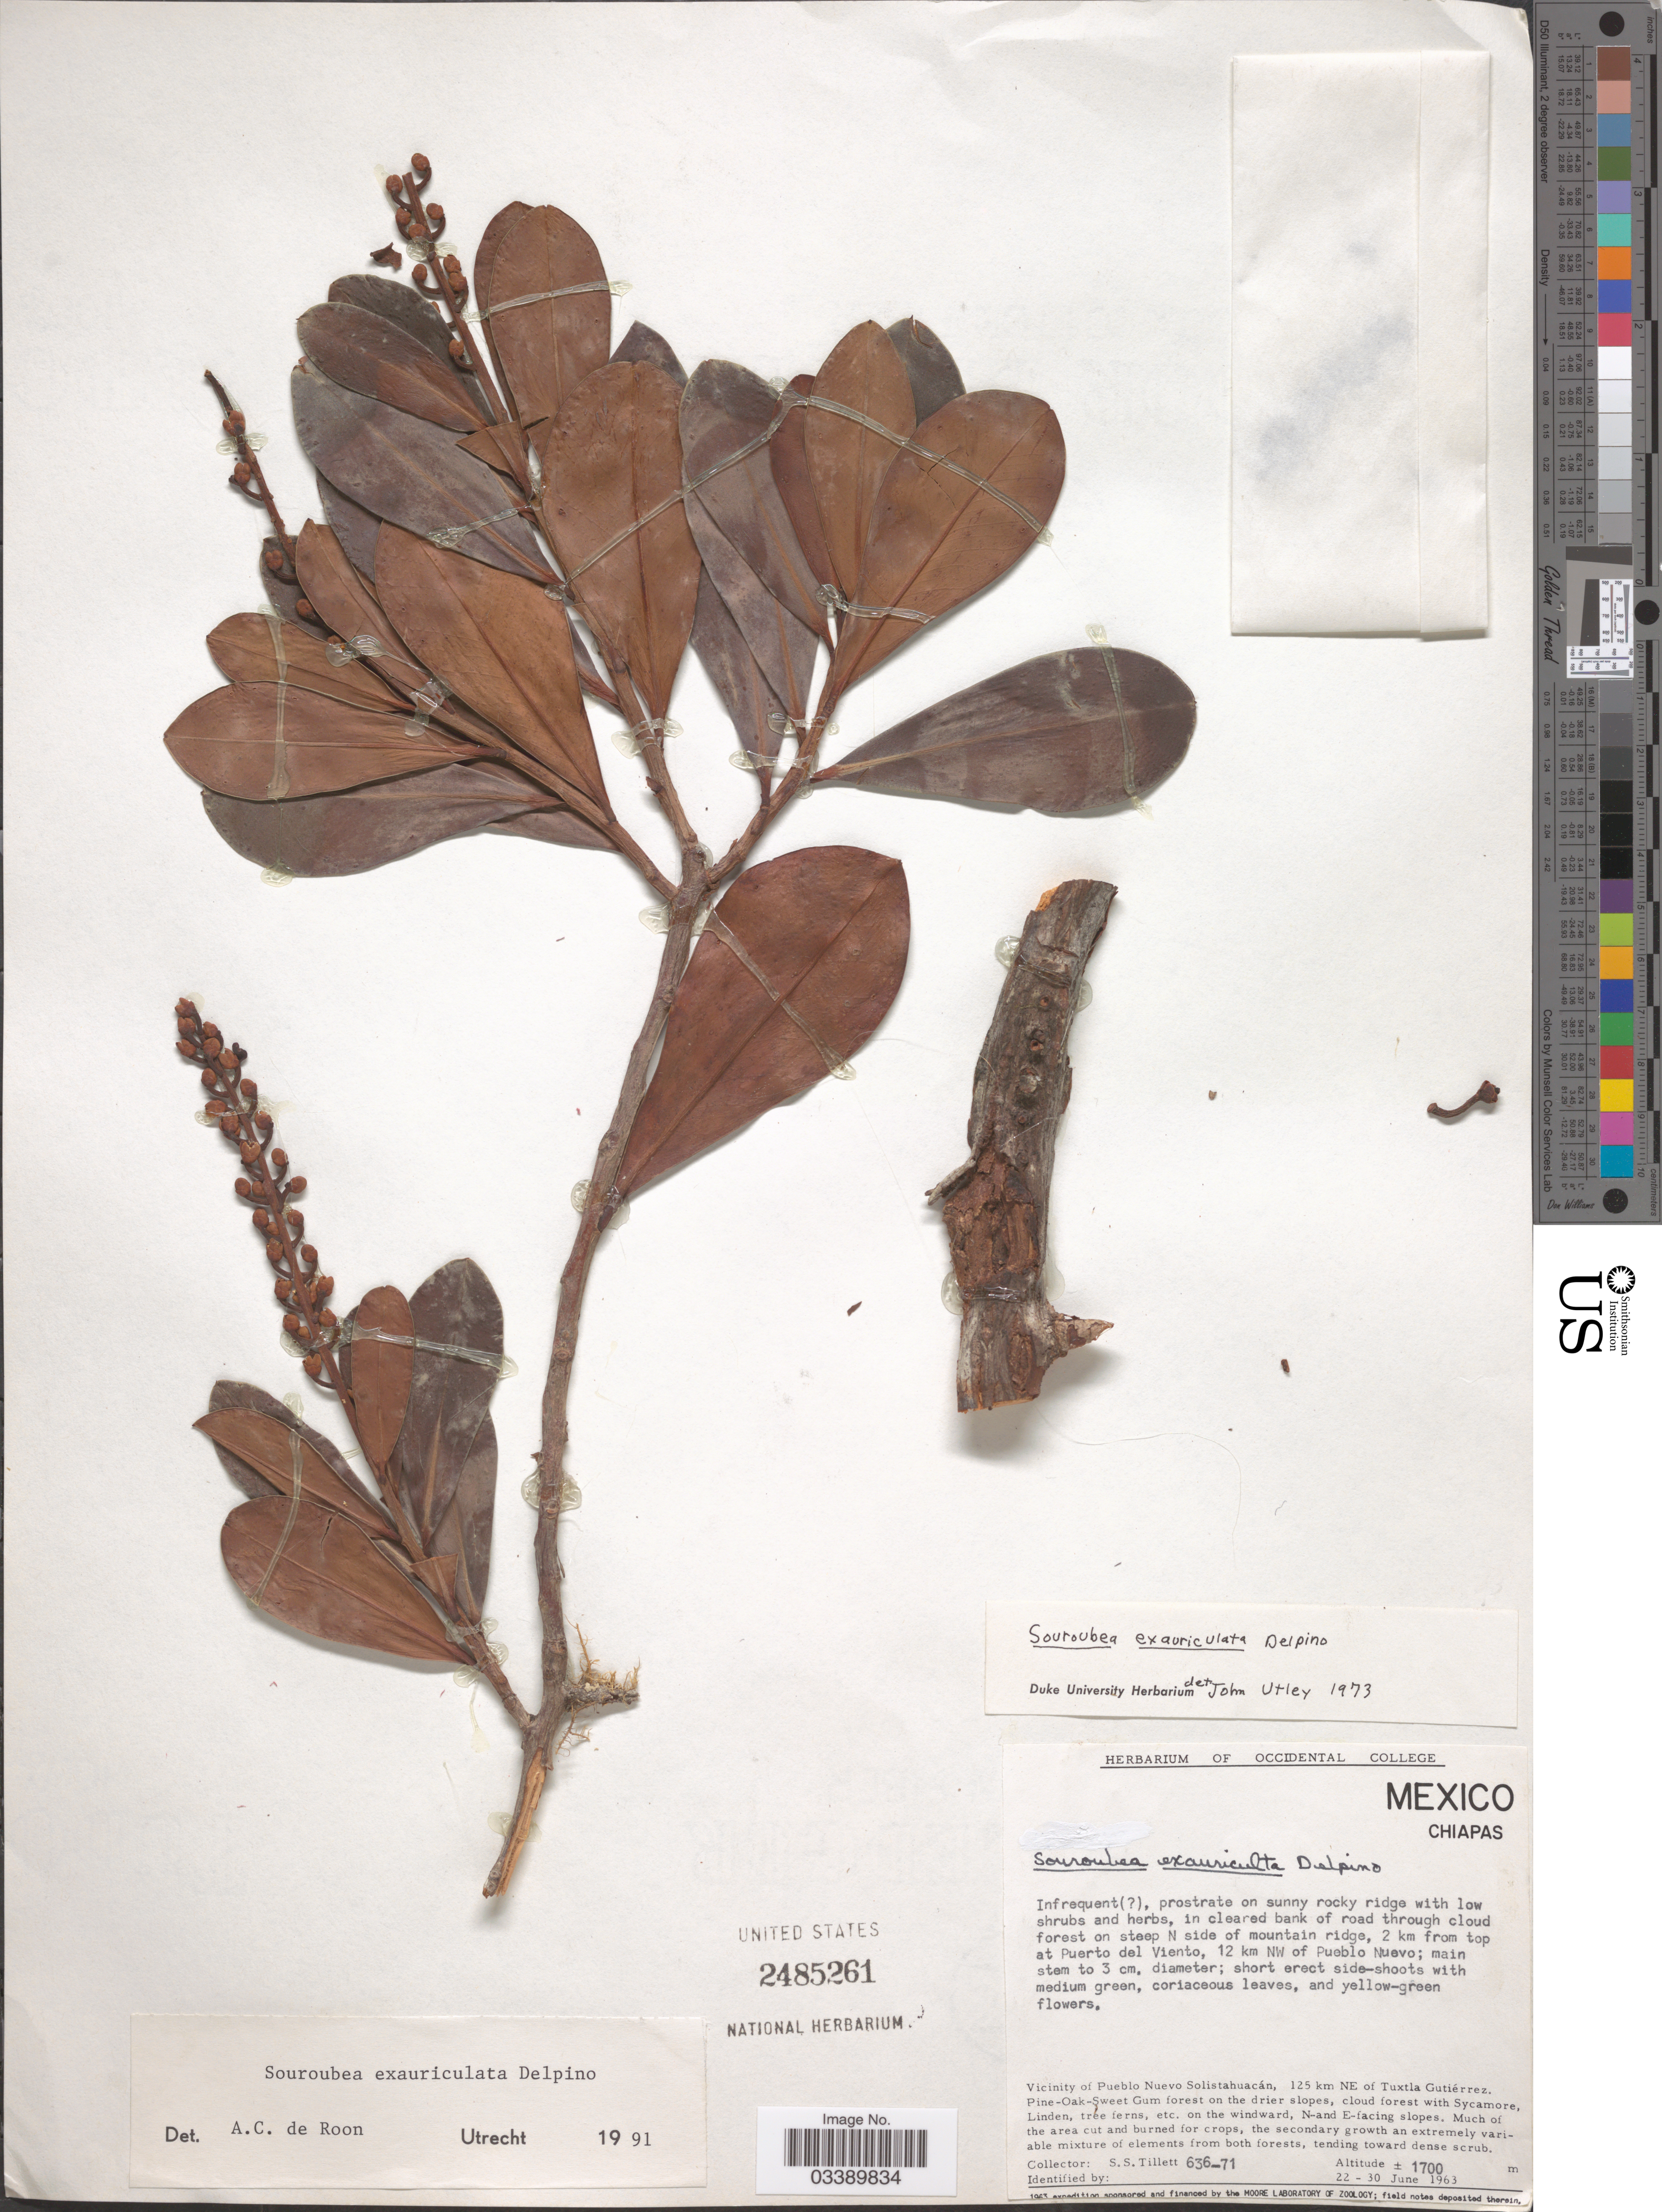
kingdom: Plantae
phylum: Tracheophyta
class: Magnoliopsida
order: Ericales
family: Marcgraviaceae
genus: Souroubea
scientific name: Souroubea exauriculata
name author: Delpino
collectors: S. S. Tillett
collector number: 636-71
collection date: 1963-06-22/1963-06-30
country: Mexico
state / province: Chiapas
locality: In cleared bank of road through cloud forest on steep N side of mountain ridge, 2 km from top at Puerto del Viento, 12 km NW of Pueblo Nuevo. Vicinity of Pueblo Nuevo Solistahuacán, 125 km NE of Tuxtla Gutiérrez.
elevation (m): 1700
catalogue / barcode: US 2485261